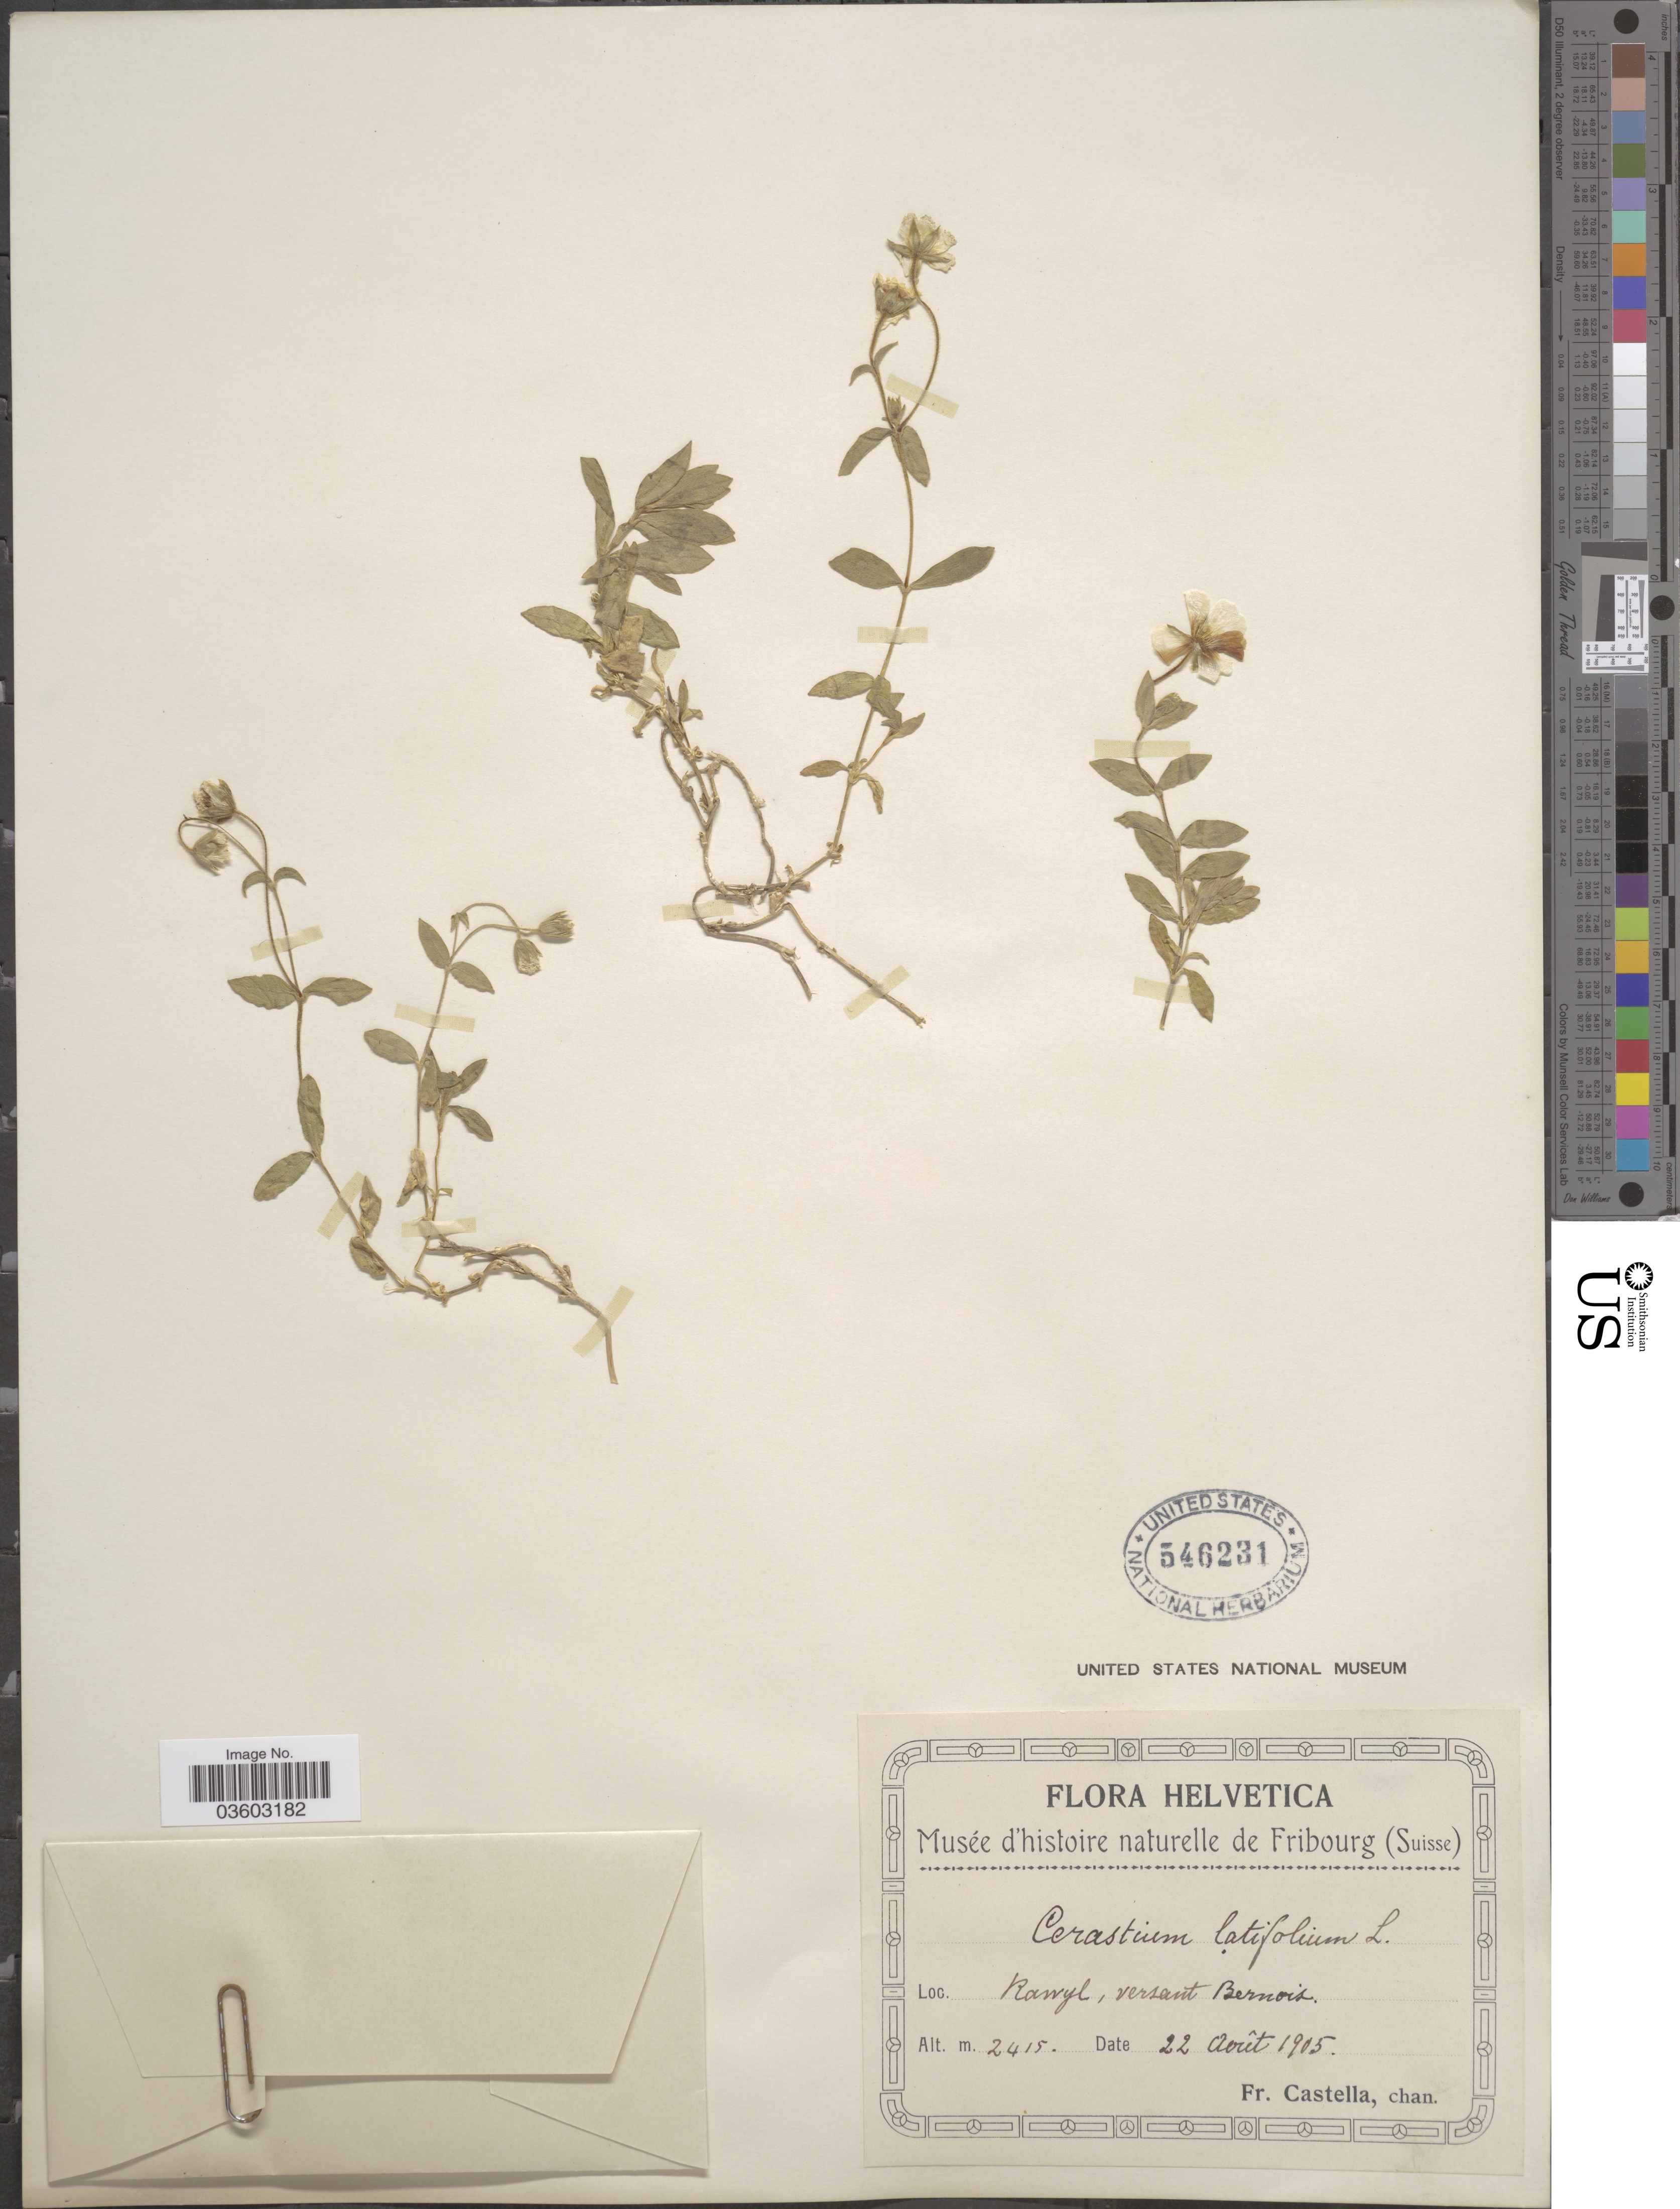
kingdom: Plantae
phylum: Tracheophyta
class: Magnoliopsida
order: Caryophyllales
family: Caryophyllaceae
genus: Cerastium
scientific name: Cerastium latifolium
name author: L.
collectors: Fr. Castella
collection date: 1905-08-22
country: Switzerland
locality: Helvetica. Rawyl, versant Bernois.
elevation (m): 2415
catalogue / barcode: US 546231